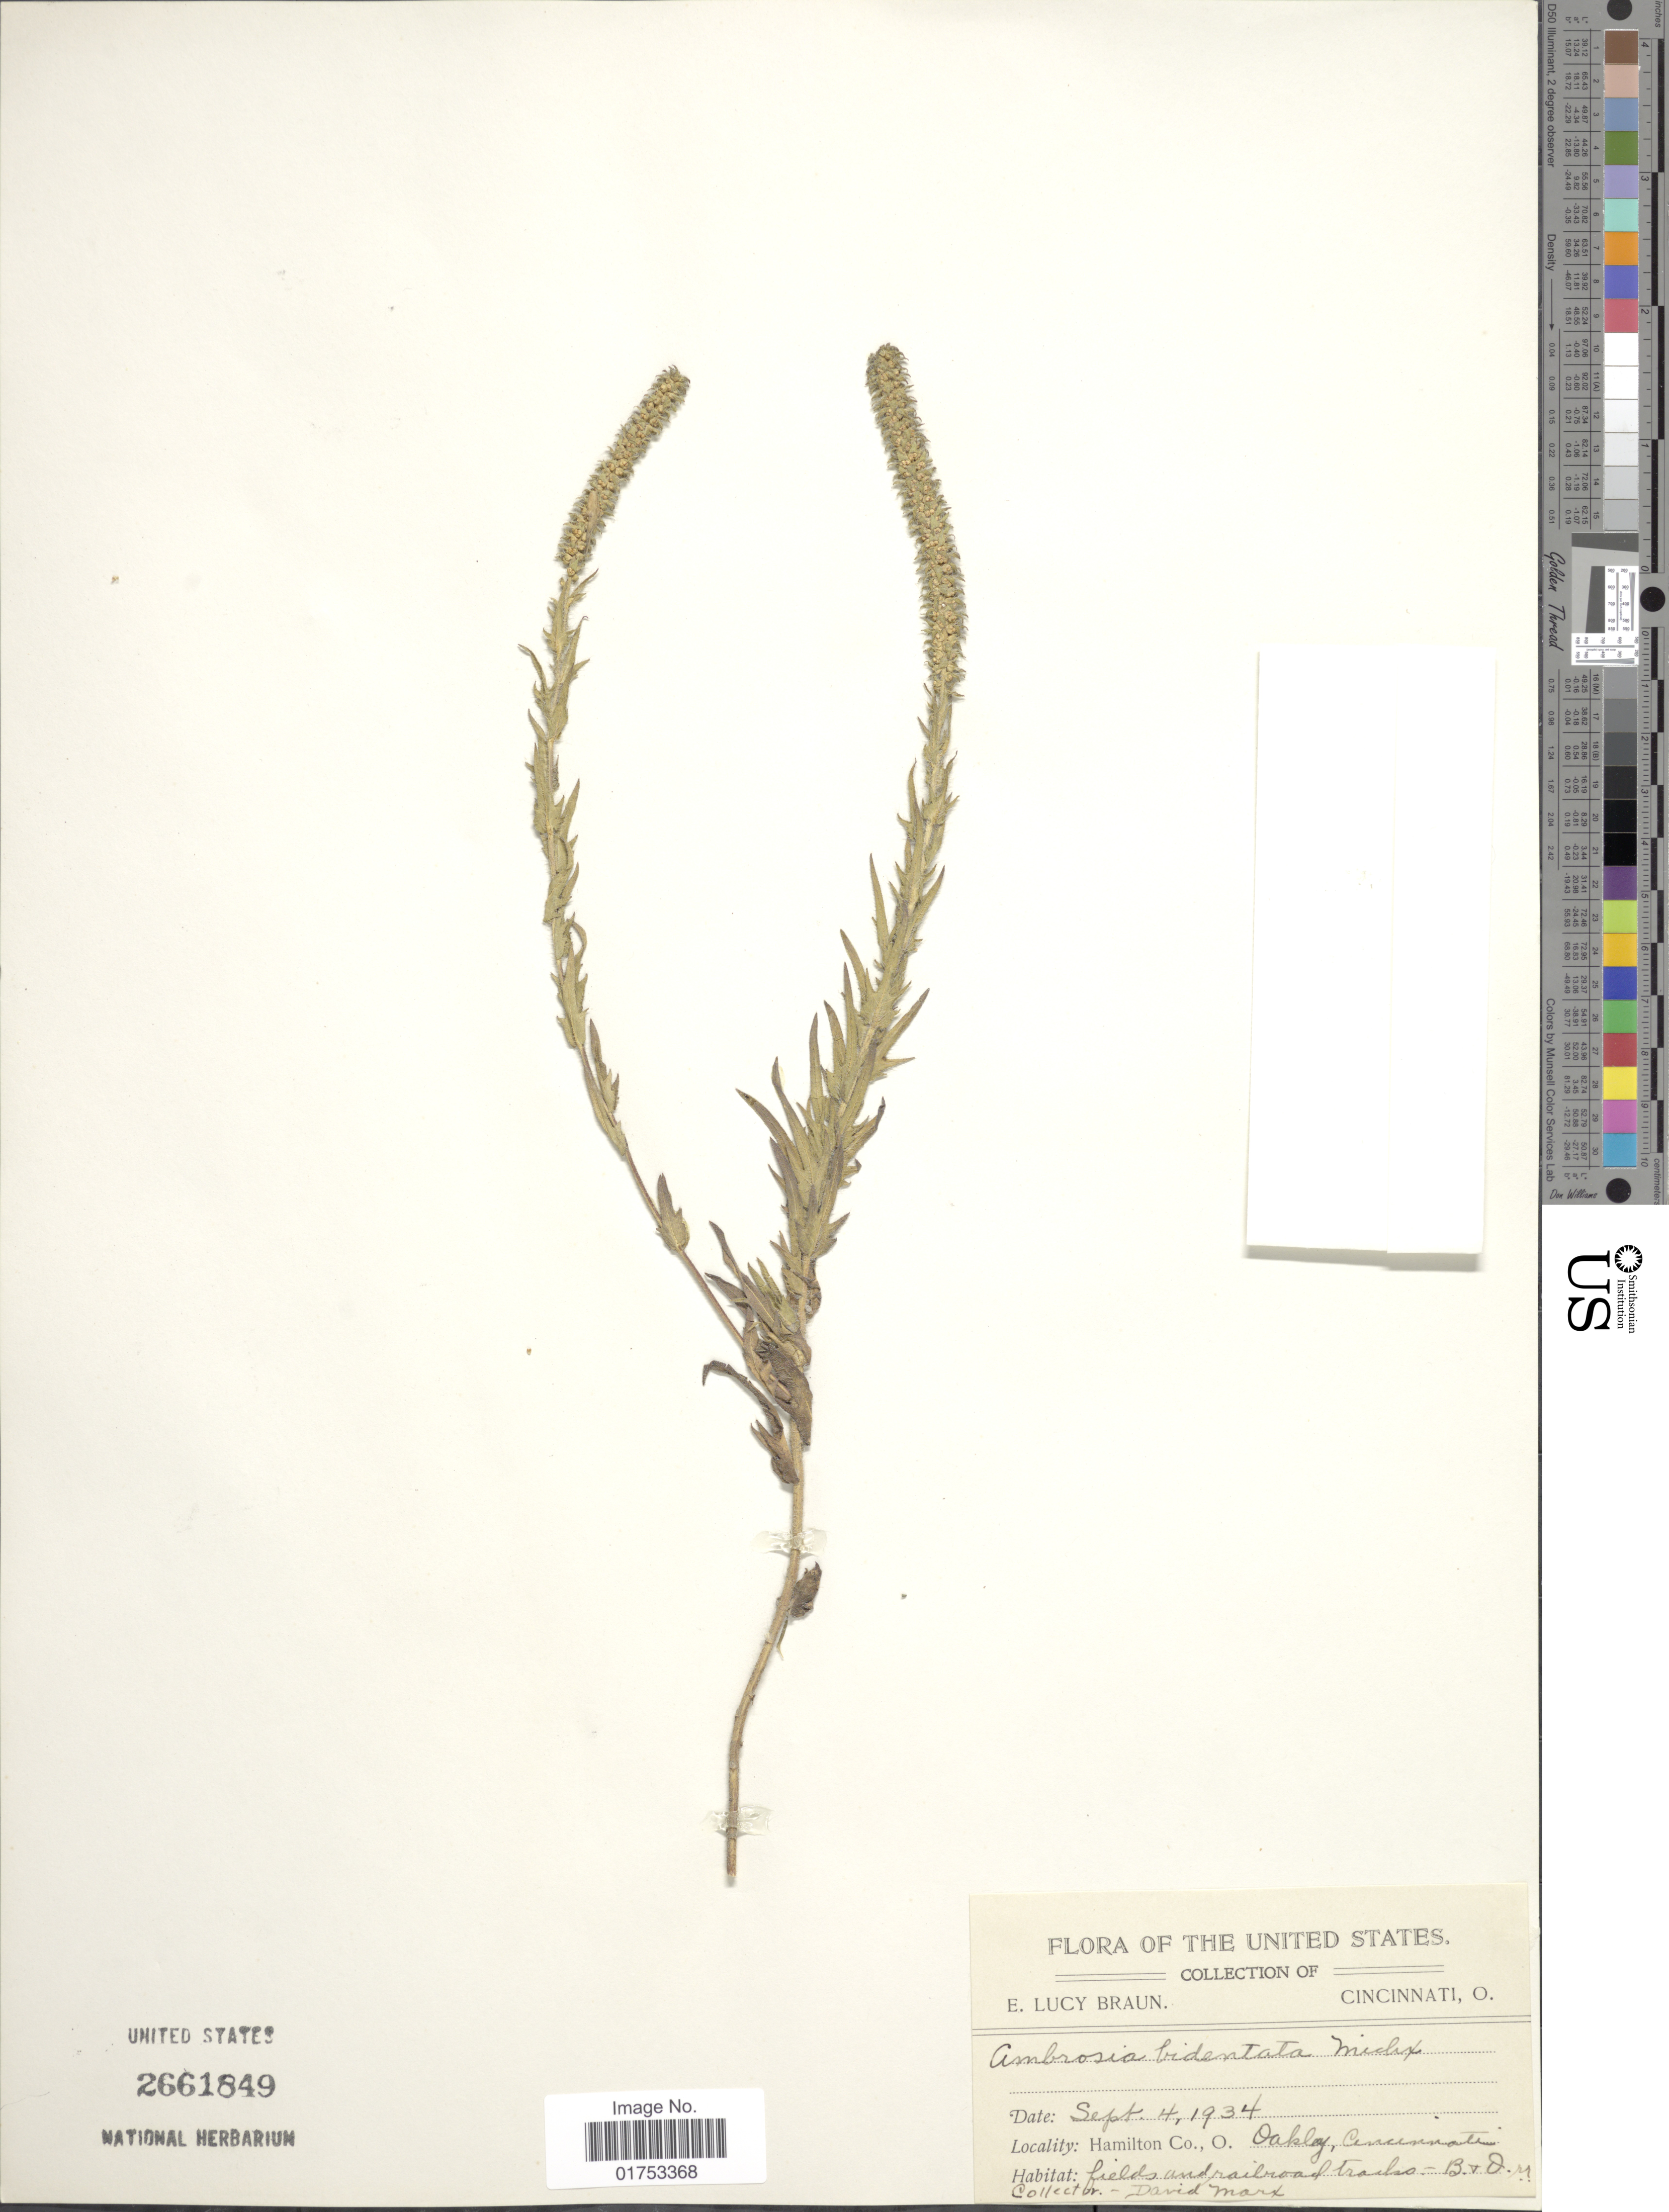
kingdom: Plantae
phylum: Tracheophyta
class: Magnoliopsida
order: Asterales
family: Asteraceae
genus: Ambrosia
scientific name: Ambrosia bidentata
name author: Michx.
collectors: E. L. Braun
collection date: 1934-09-04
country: United States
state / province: Ohio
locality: The United States, Hamilton Co. O., Oakley, Cincinnati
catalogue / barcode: US 2661849